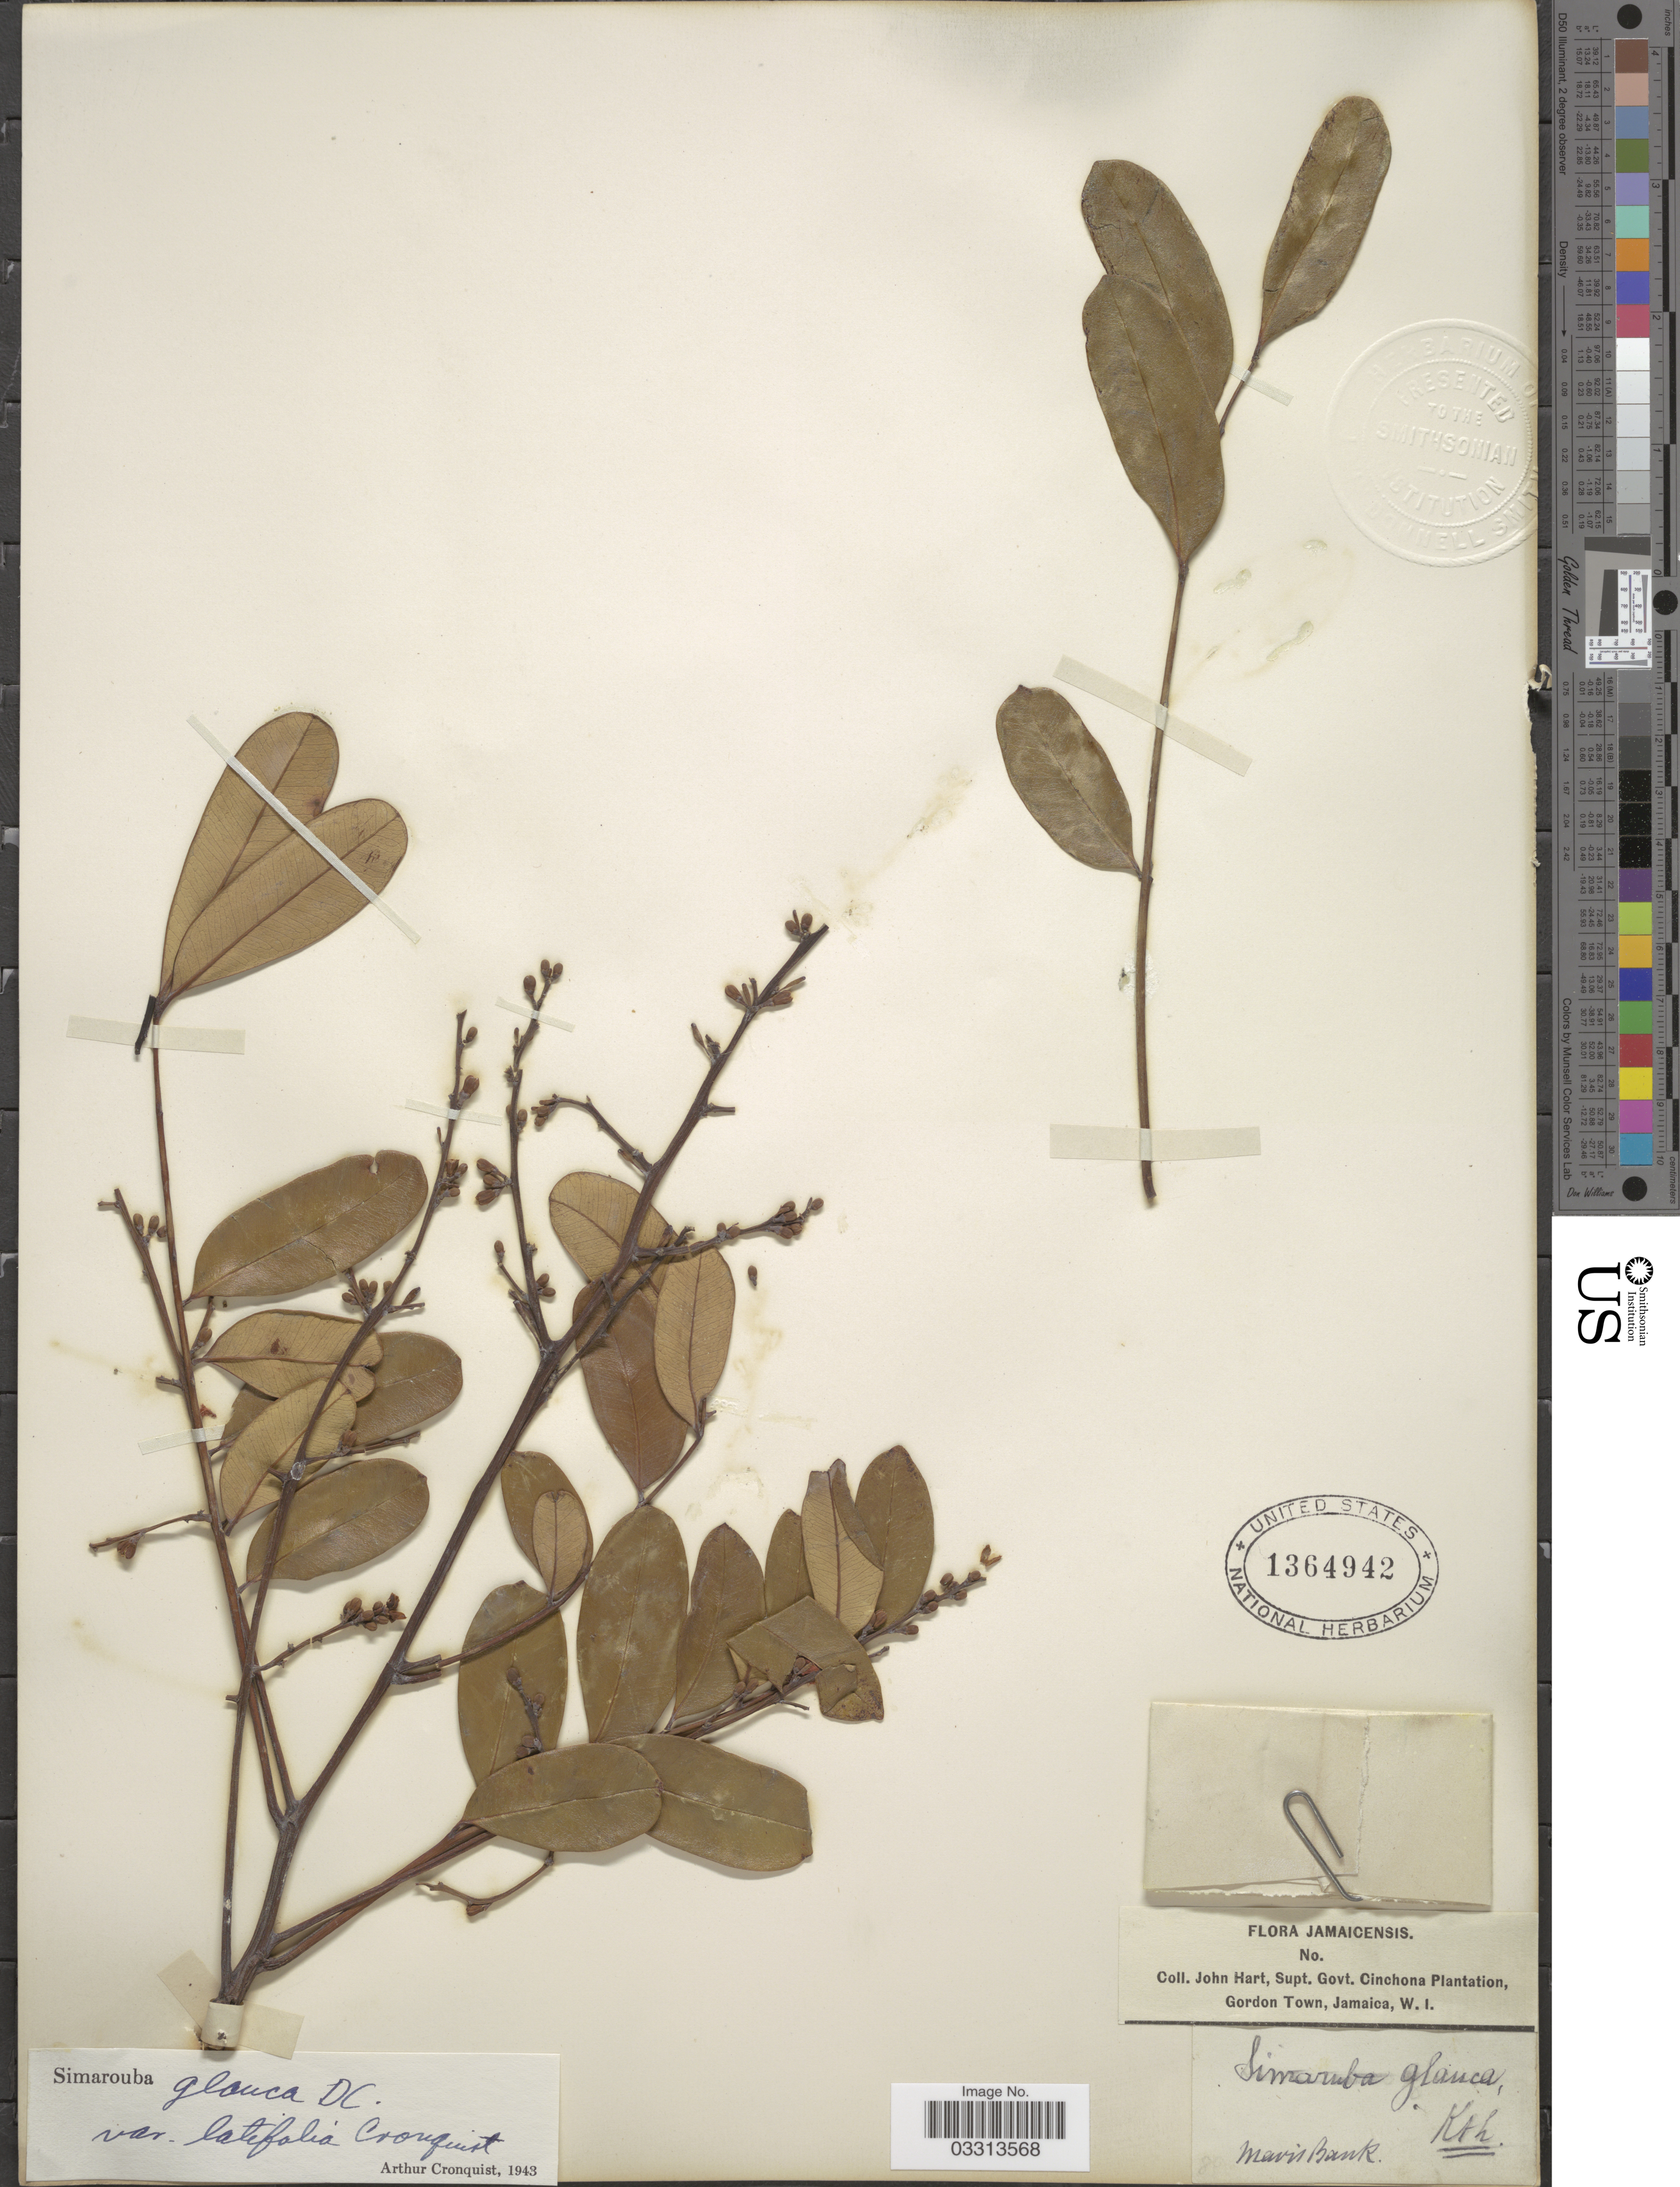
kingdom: Plantae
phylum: Tracheophyta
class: Magnoliopsida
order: Sapindales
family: Simaroubaceae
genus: Simarouba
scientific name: Simarouba glauca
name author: DC.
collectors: J. H. Hart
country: Jamaica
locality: Mavis Bank.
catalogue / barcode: US 1364942